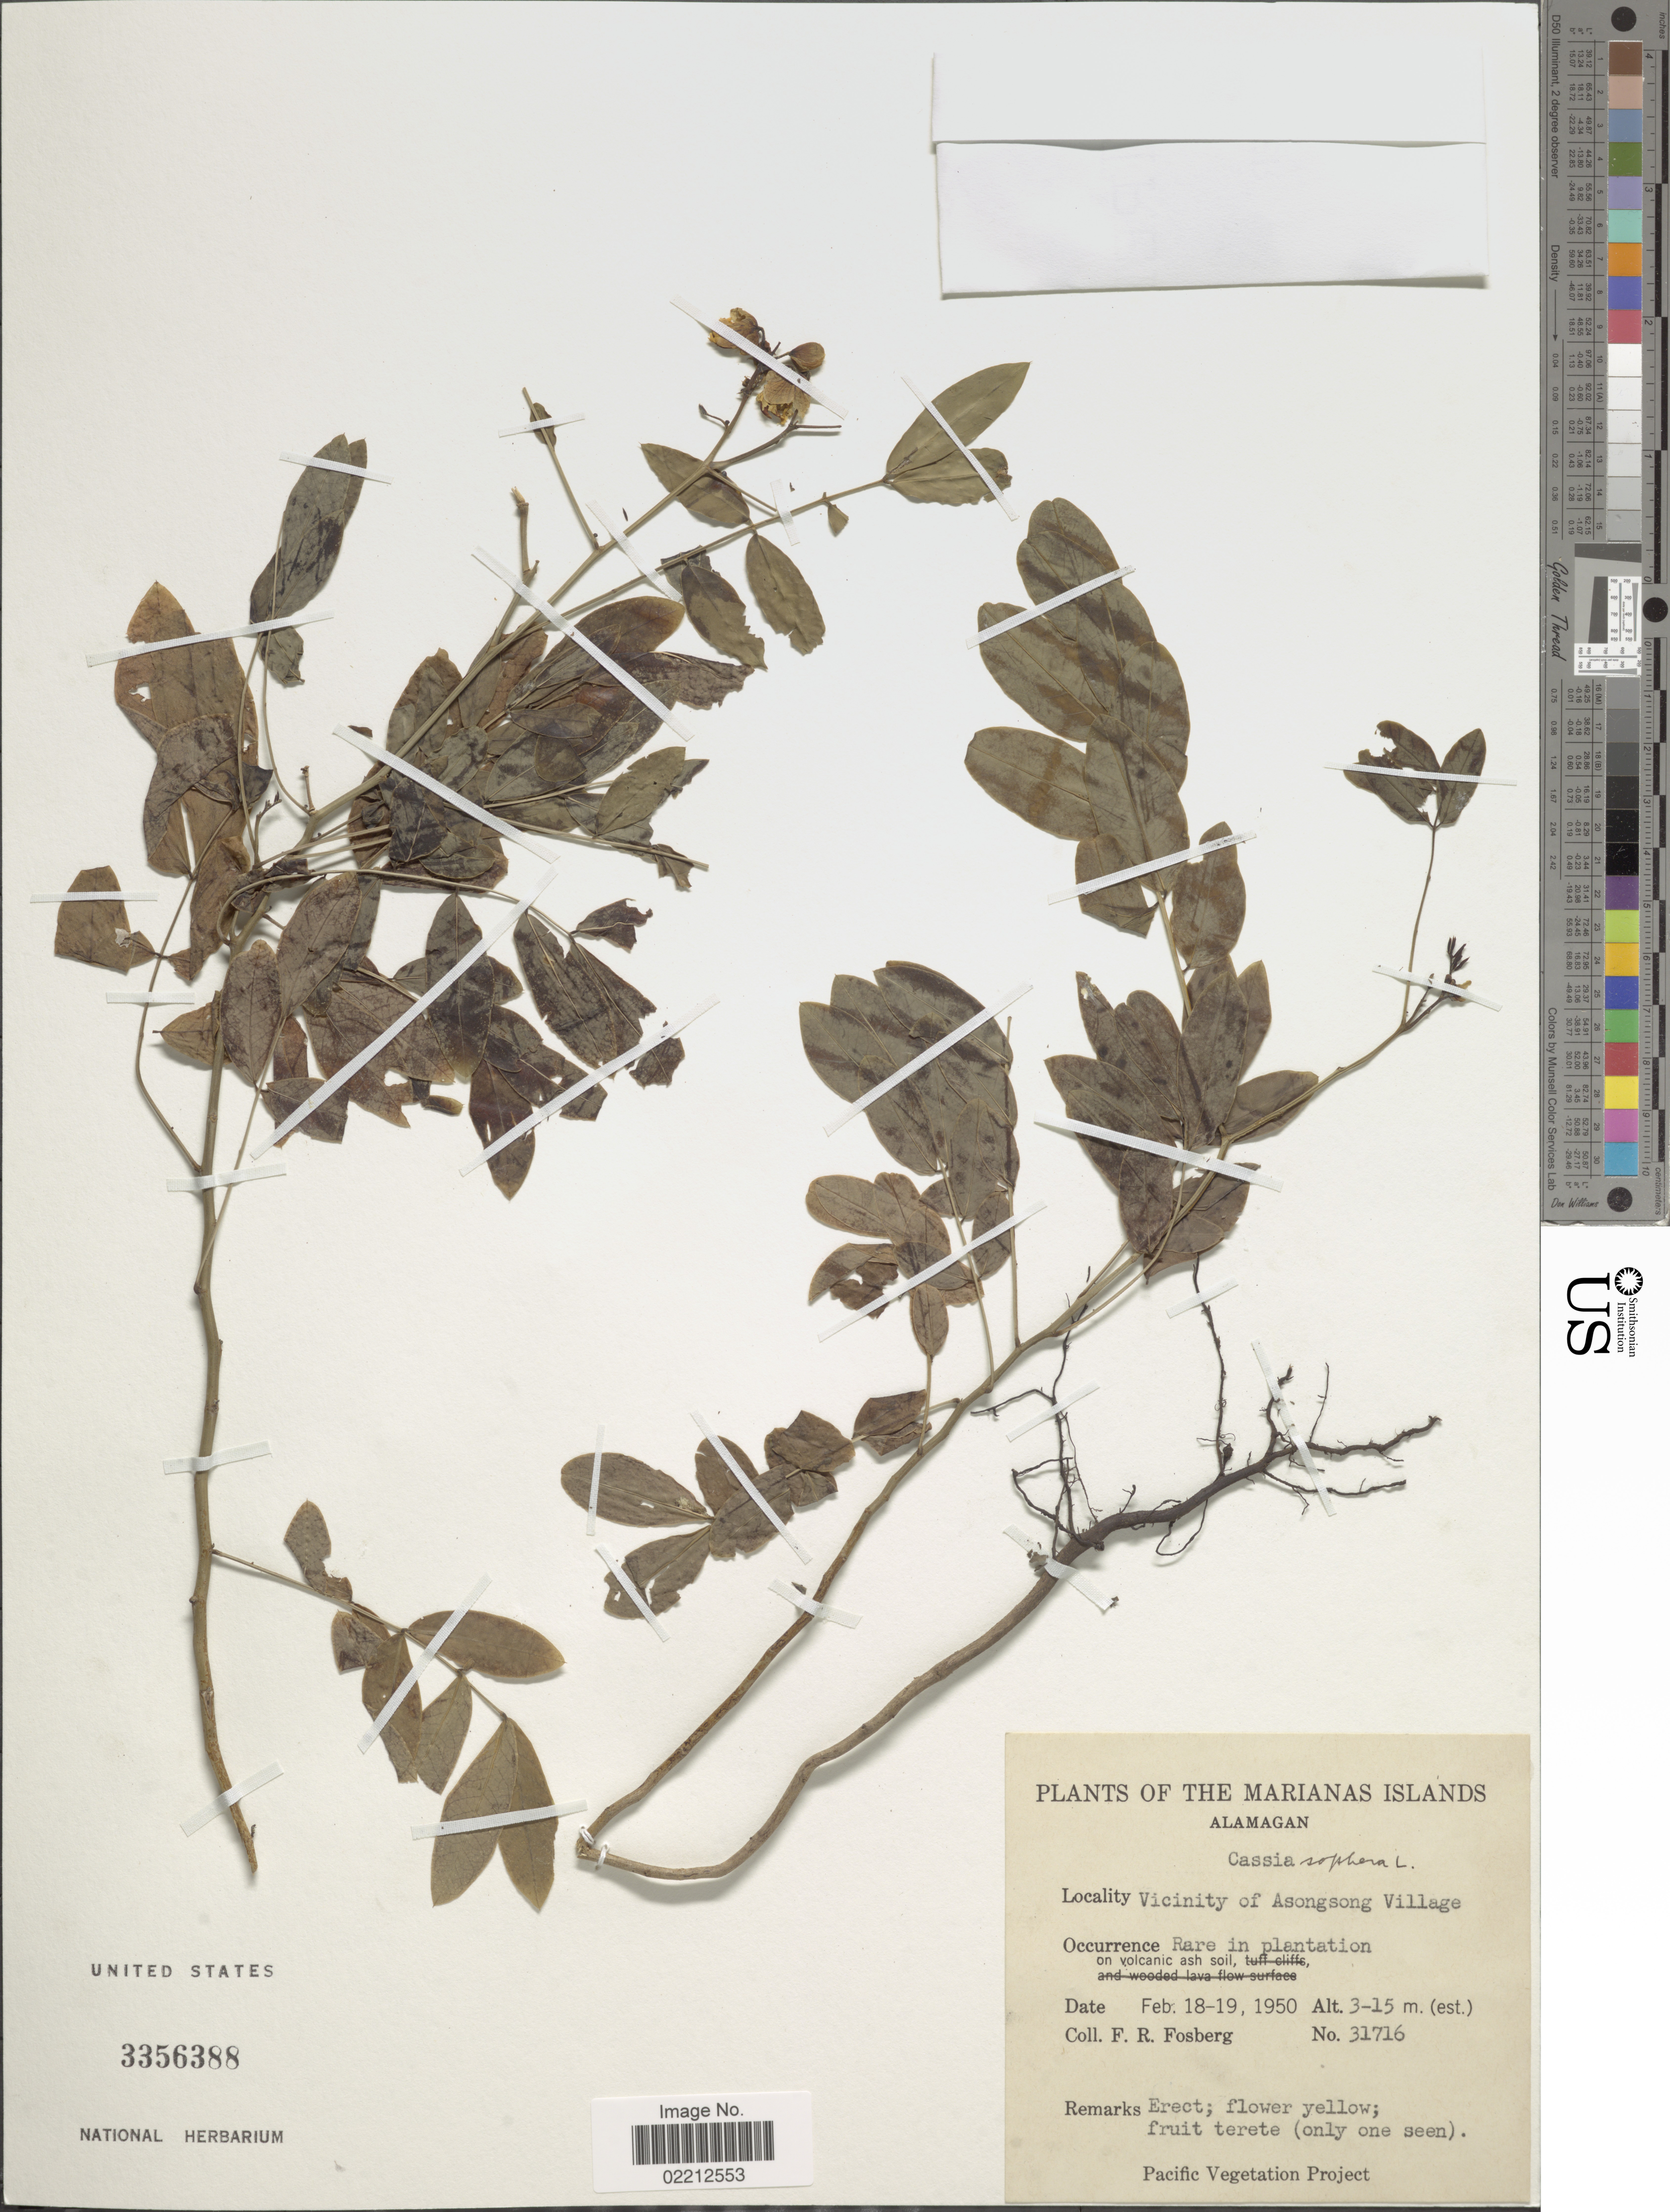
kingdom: Plantae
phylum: Tracheophyta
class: Magnoliopsida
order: Fabales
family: Fabaceae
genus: Senna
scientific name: Senna sophera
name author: (L.) Roxb.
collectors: F. R. Fosberg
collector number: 31716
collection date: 1950-02-18/1950-02-19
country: Northern Mariana Islands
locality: Alamagan, Vicinity of Asongsong village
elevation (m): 3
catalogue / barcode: US 3356388